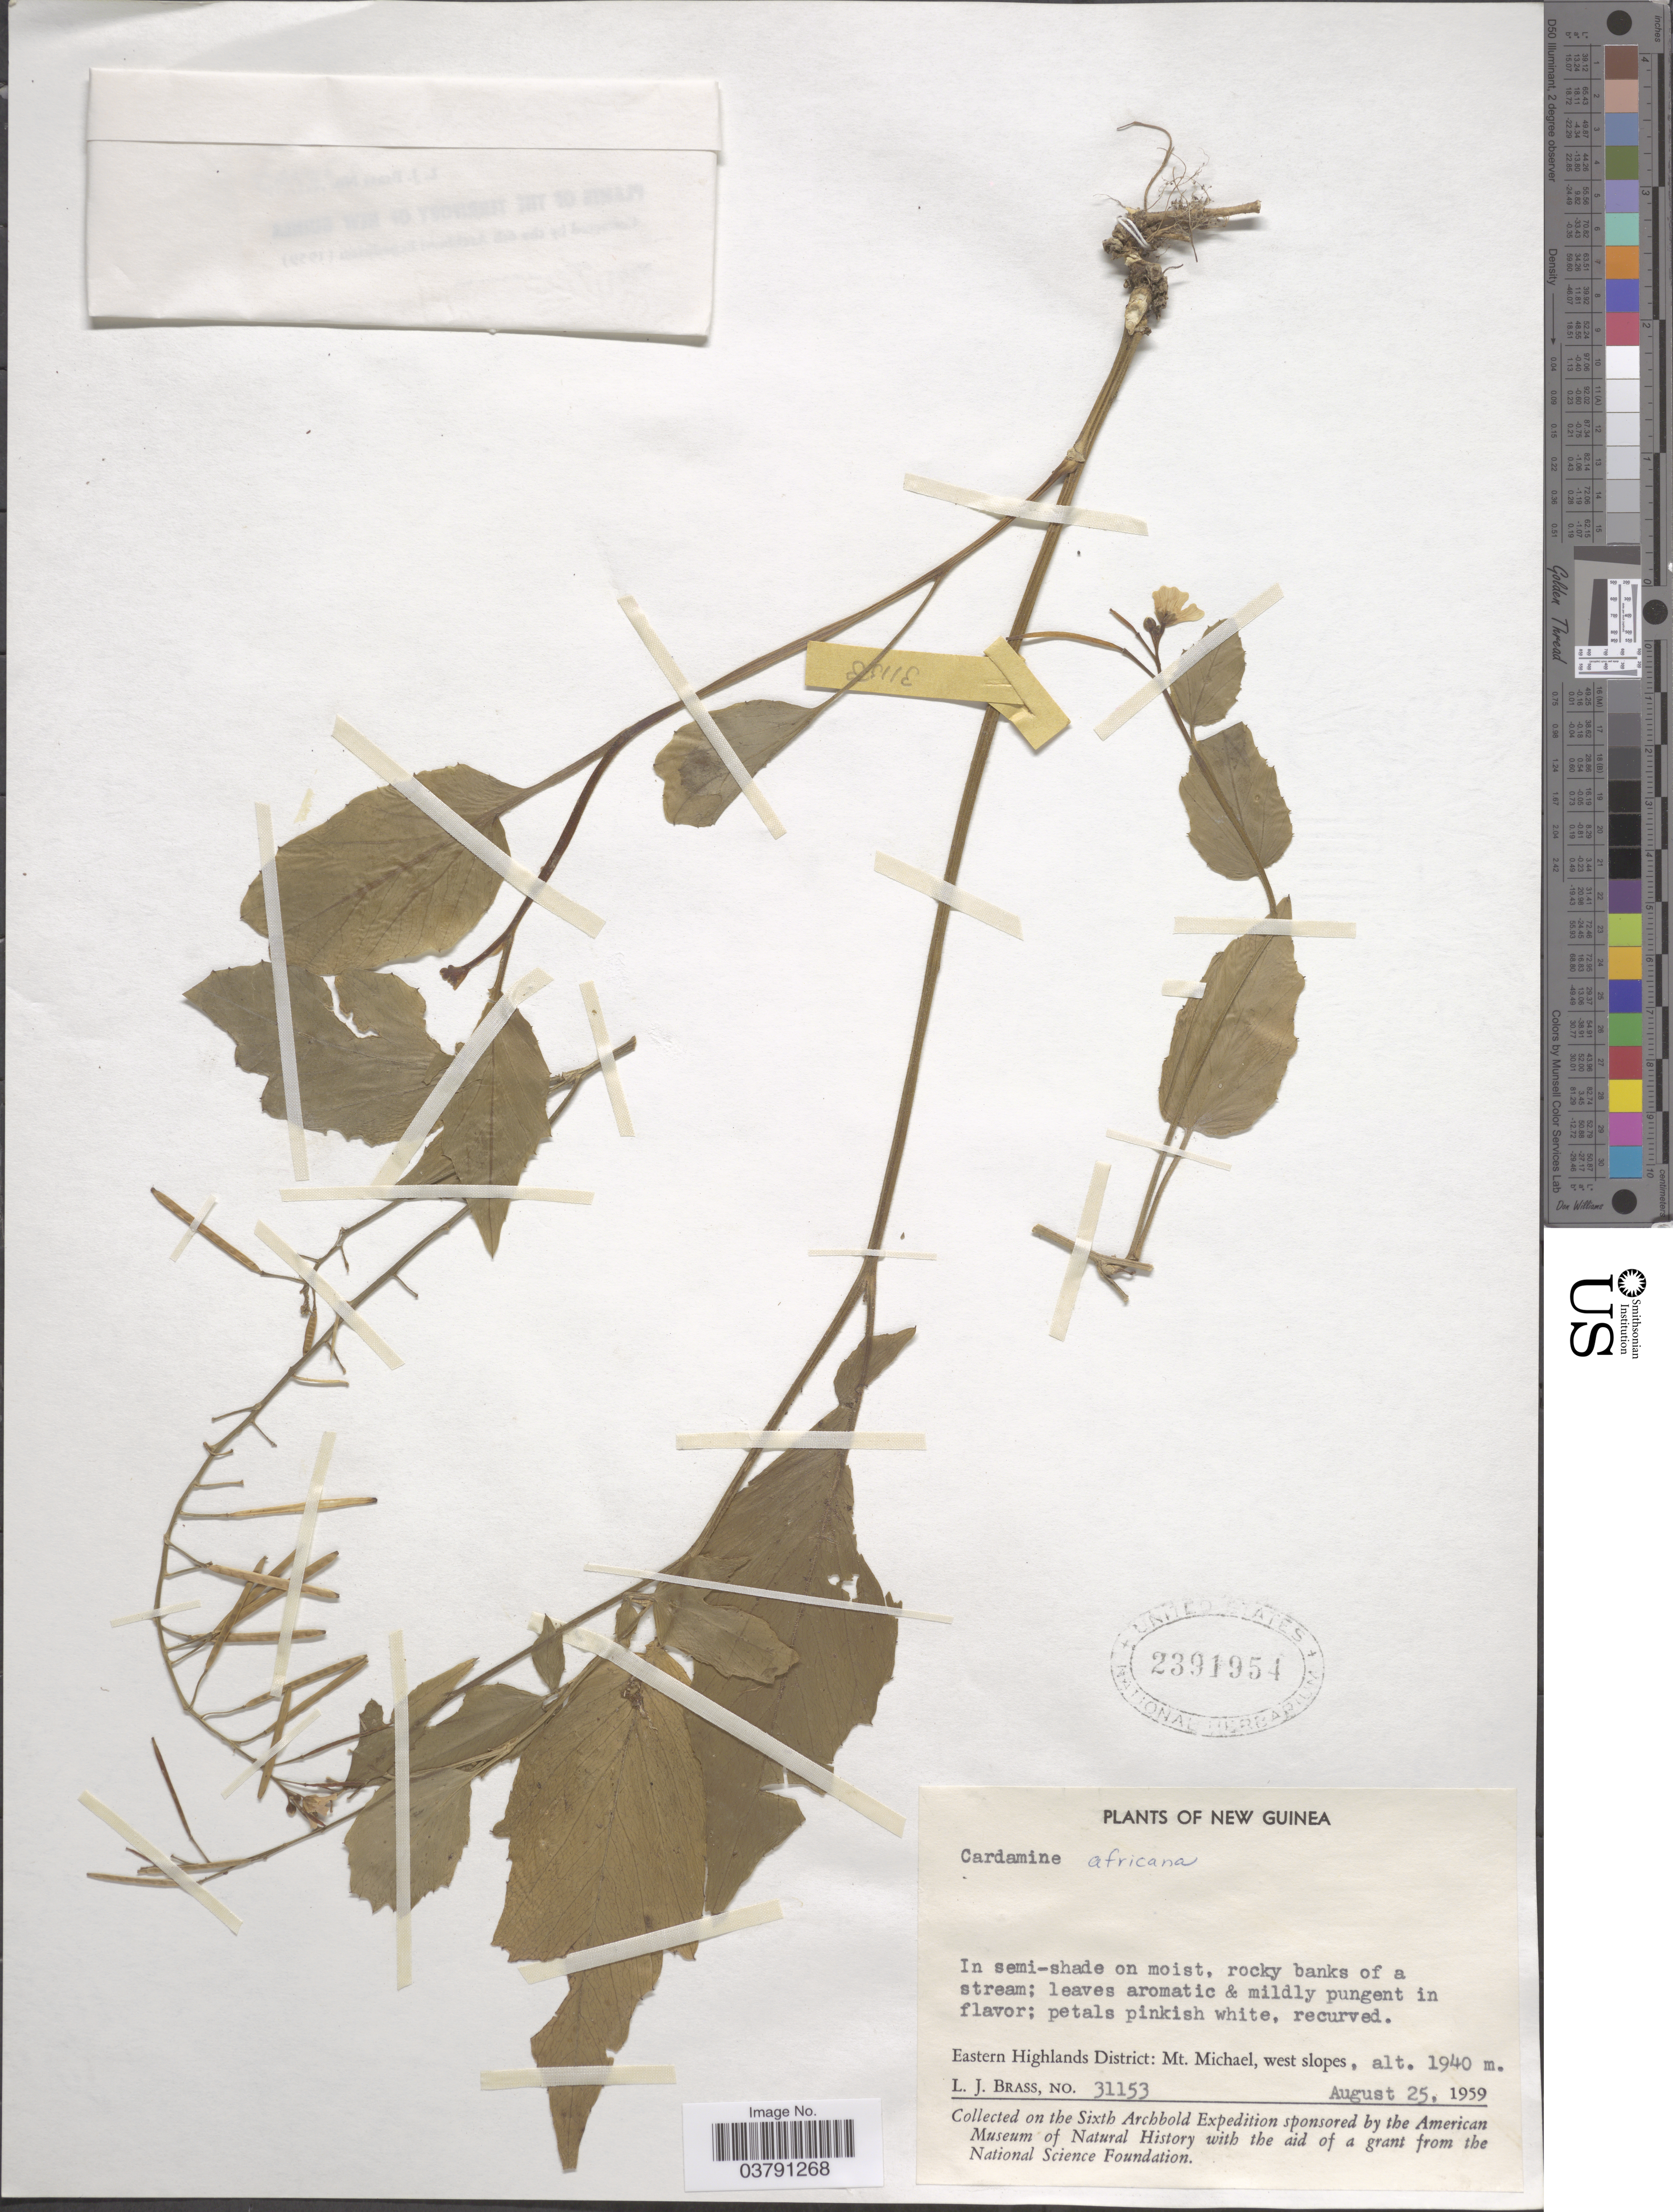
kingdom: Plantae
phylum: Tracheophyta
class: Magnoliopsida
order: Brassicales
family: Brassicaceae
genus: Cardamine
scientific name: Cardamine africana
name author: L.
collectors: L. J. Brass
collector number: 31153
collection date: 1959-08-25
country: Papua New Guinea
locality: New Guinea. Eastern Highlands District: Mt. Michael, west slopes.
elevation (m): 1940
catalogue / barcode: US 2391954